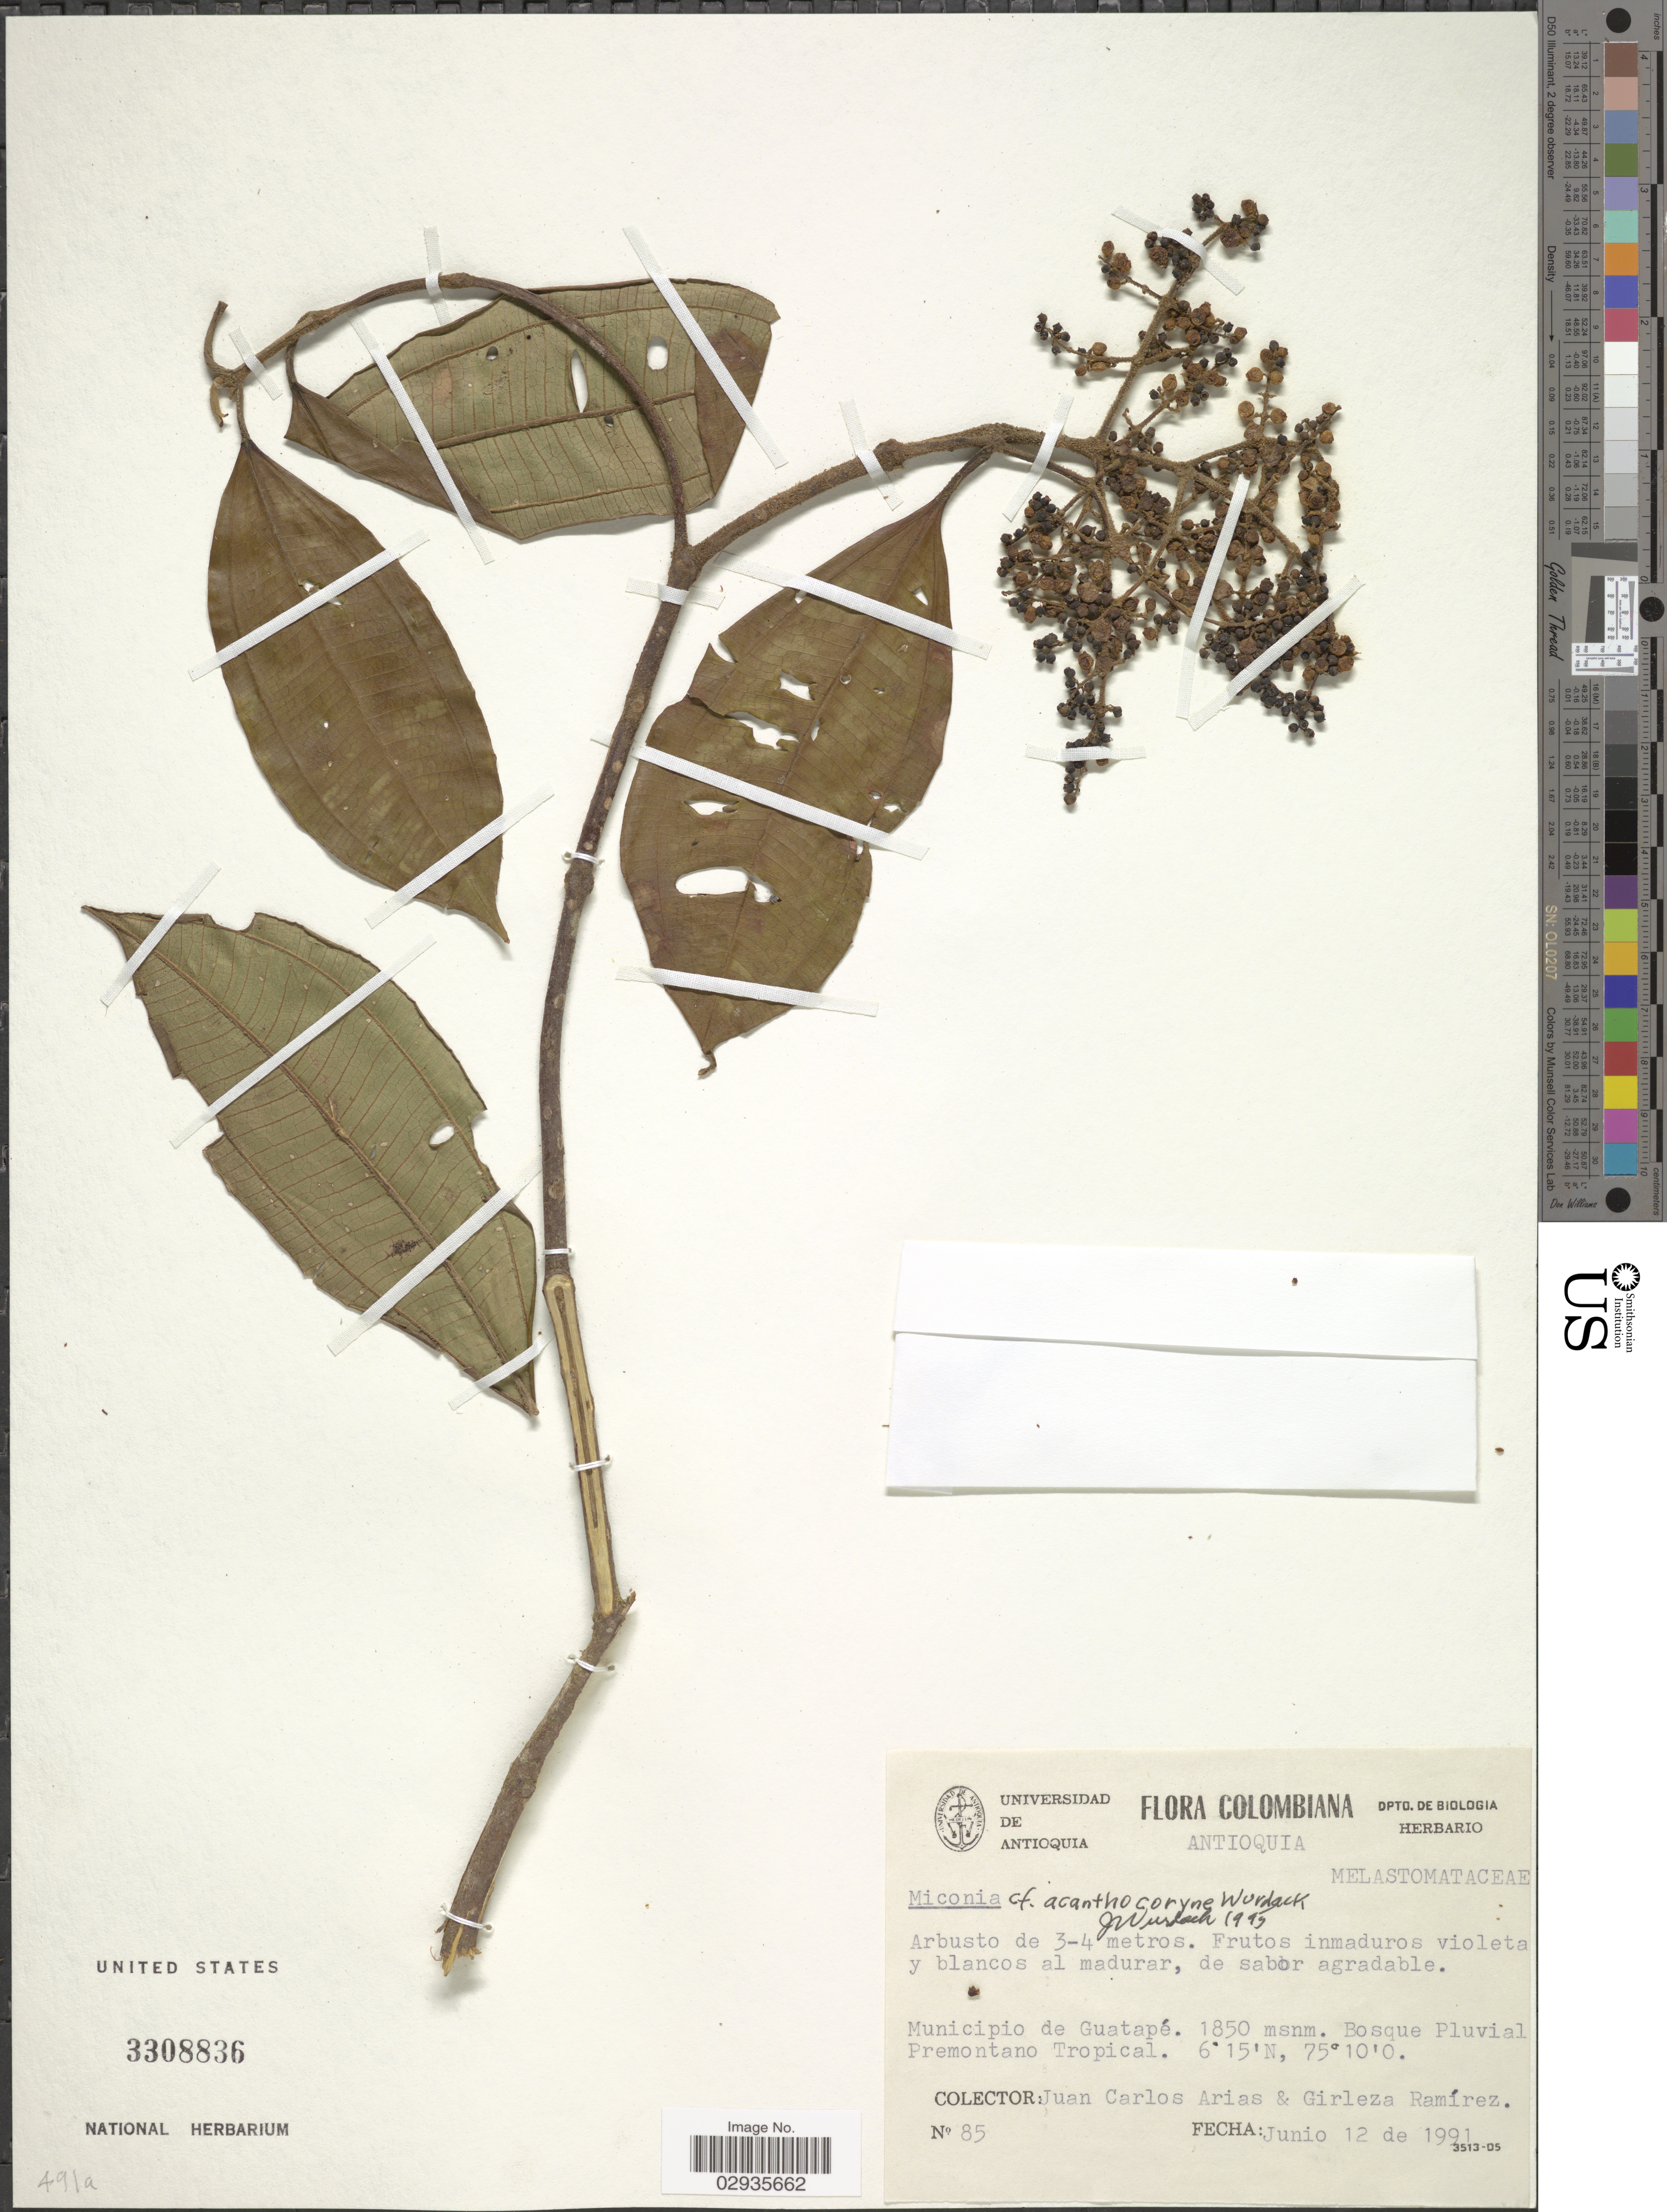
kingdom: Plantae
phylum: Tracheophyta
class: Magnoliopsida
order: Myrtales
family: Melastomataceae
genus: Miconia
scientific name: Miconia acanthocoryne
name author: Wurdack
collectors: J. C. Arias & Ramírez, G.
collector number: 85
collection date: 1991-06-12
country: Colombia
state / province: Antioquia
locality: Municipio de Guatapé.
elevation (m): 1850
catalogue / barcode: US 3308836